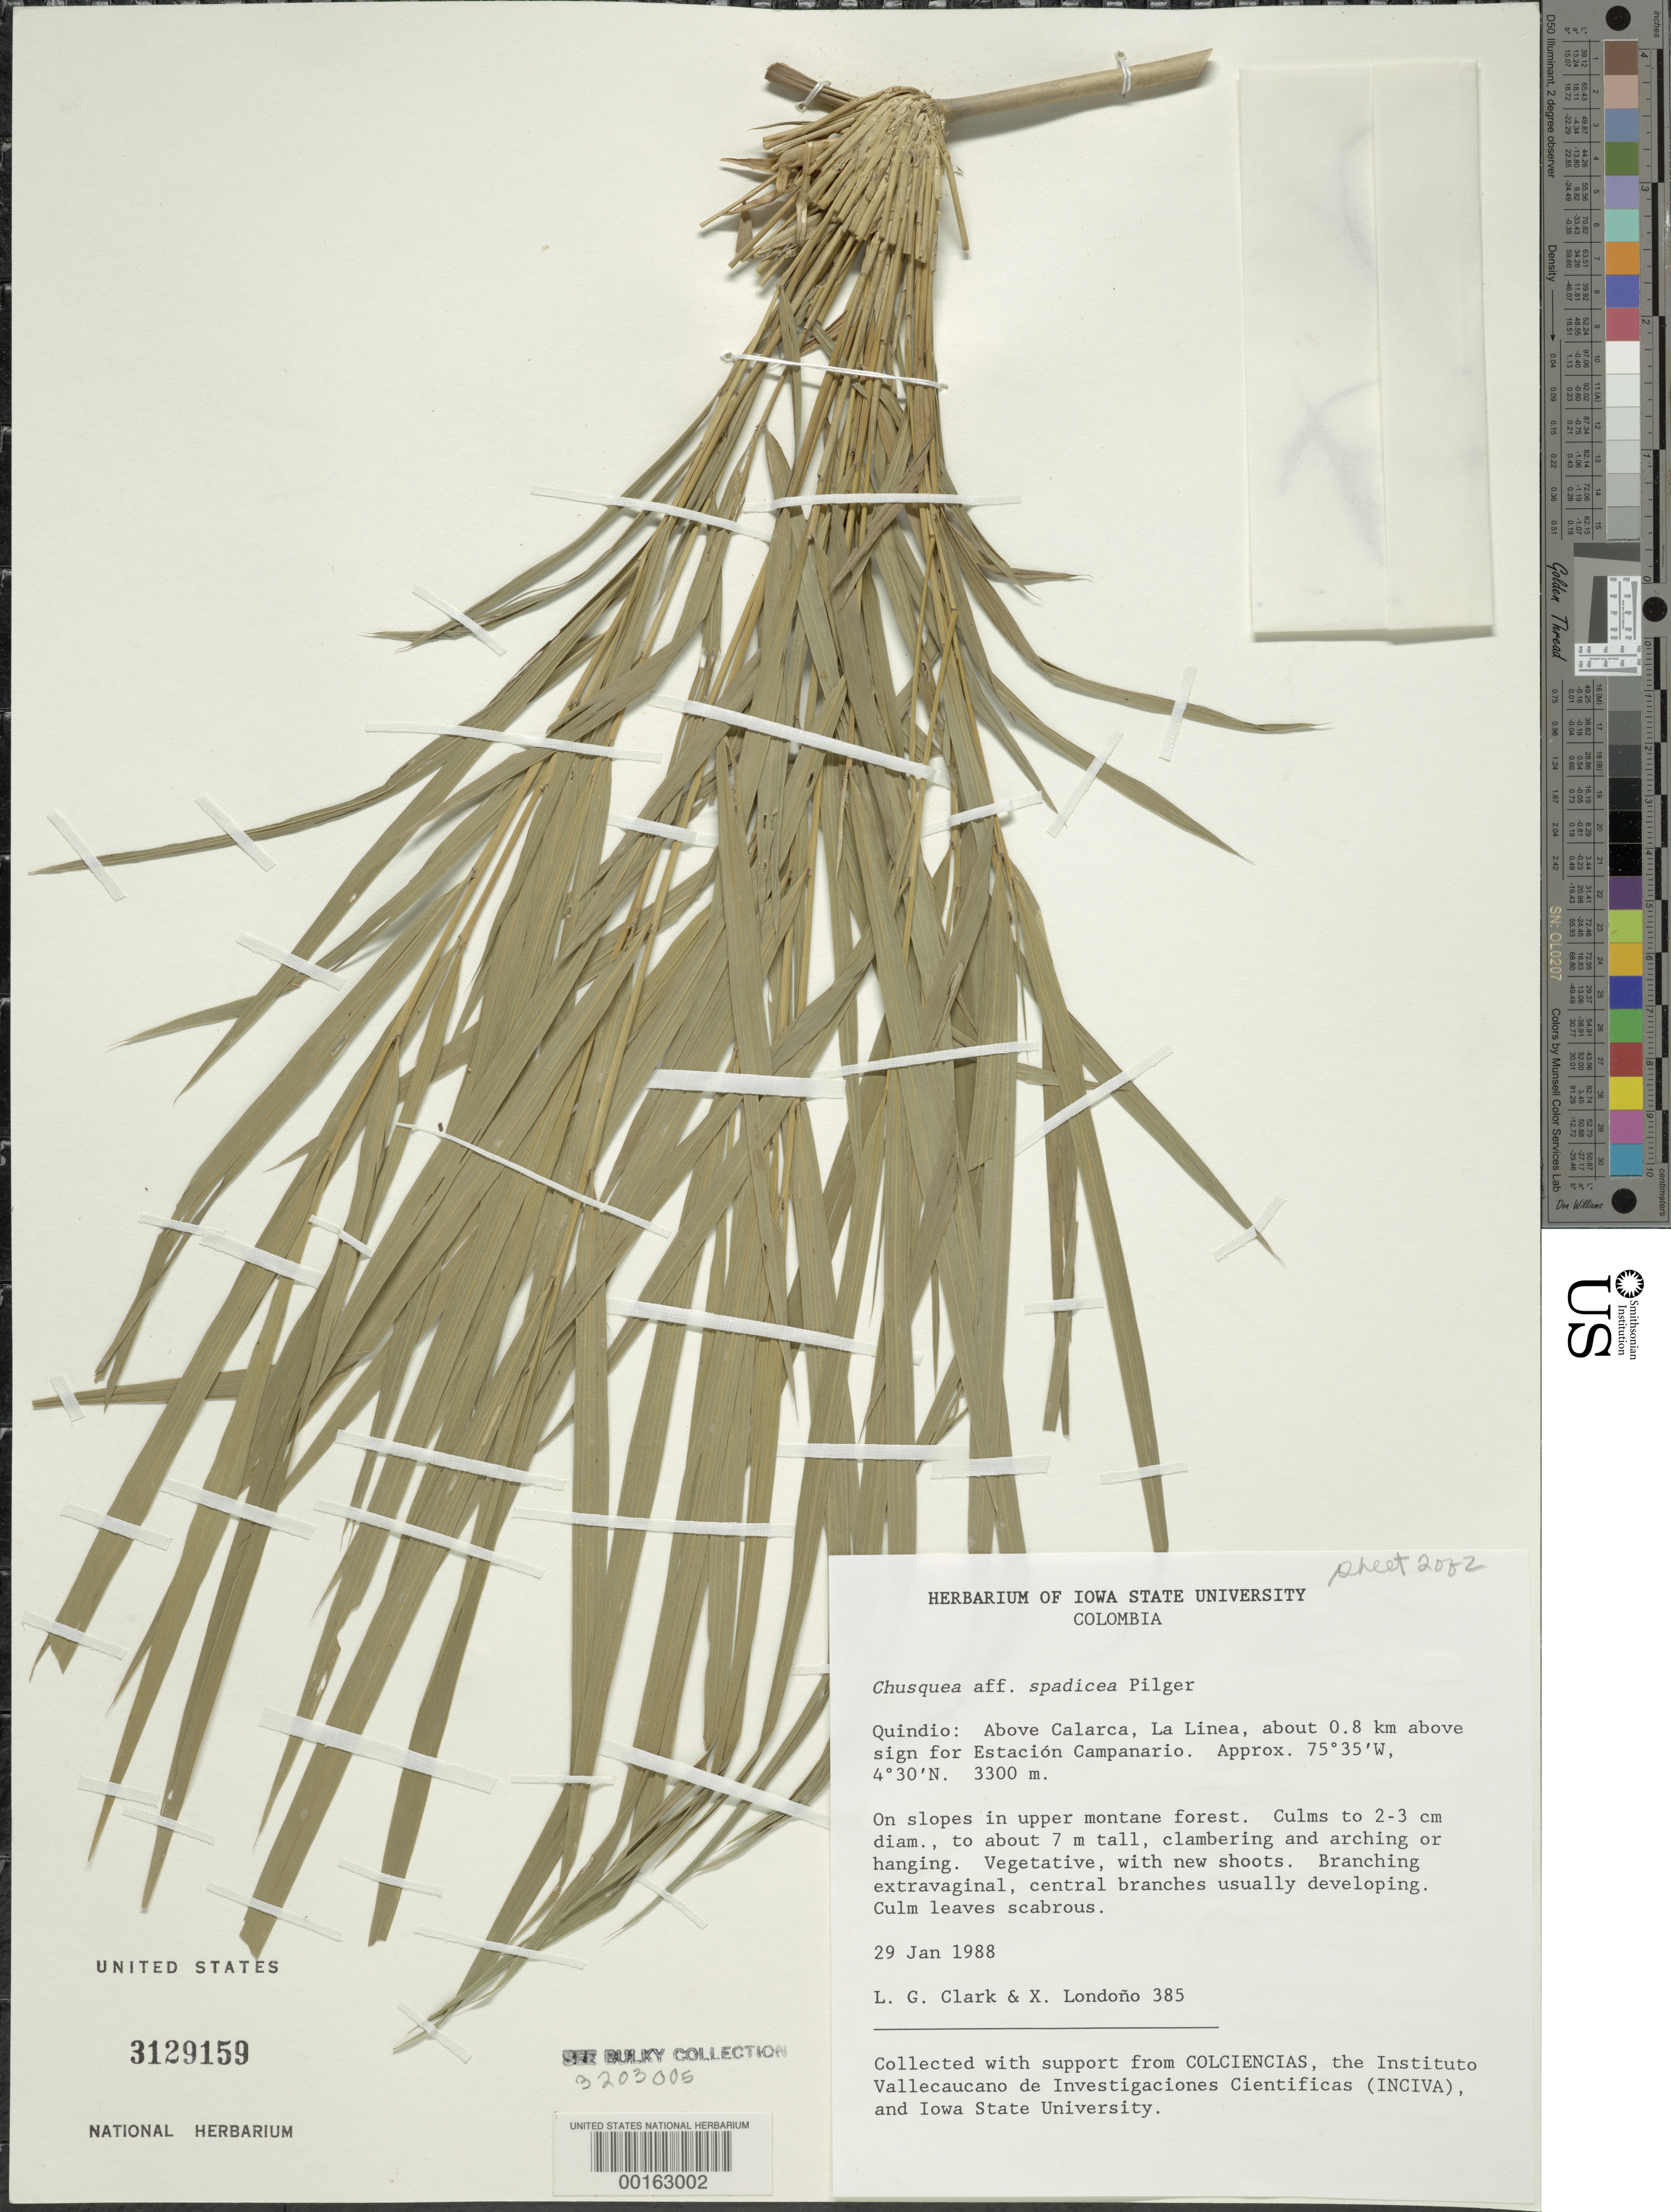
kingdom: Plantae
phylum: Tracheophyta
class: Liliopsida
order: Poales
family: Poaceae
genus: Chusquea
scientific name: Chusquea spadicea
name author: Pilg.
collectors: L. G. Clark & X. Londoño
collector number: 385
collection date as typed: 29 Jan 1988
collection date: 1988-01-29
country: Colombia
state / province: Quindío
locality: Above calarca, la linea, .8 km above sign for estacion Campanario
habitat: On slopes in upper montane forest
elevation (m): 3300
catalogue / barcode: US 3129159